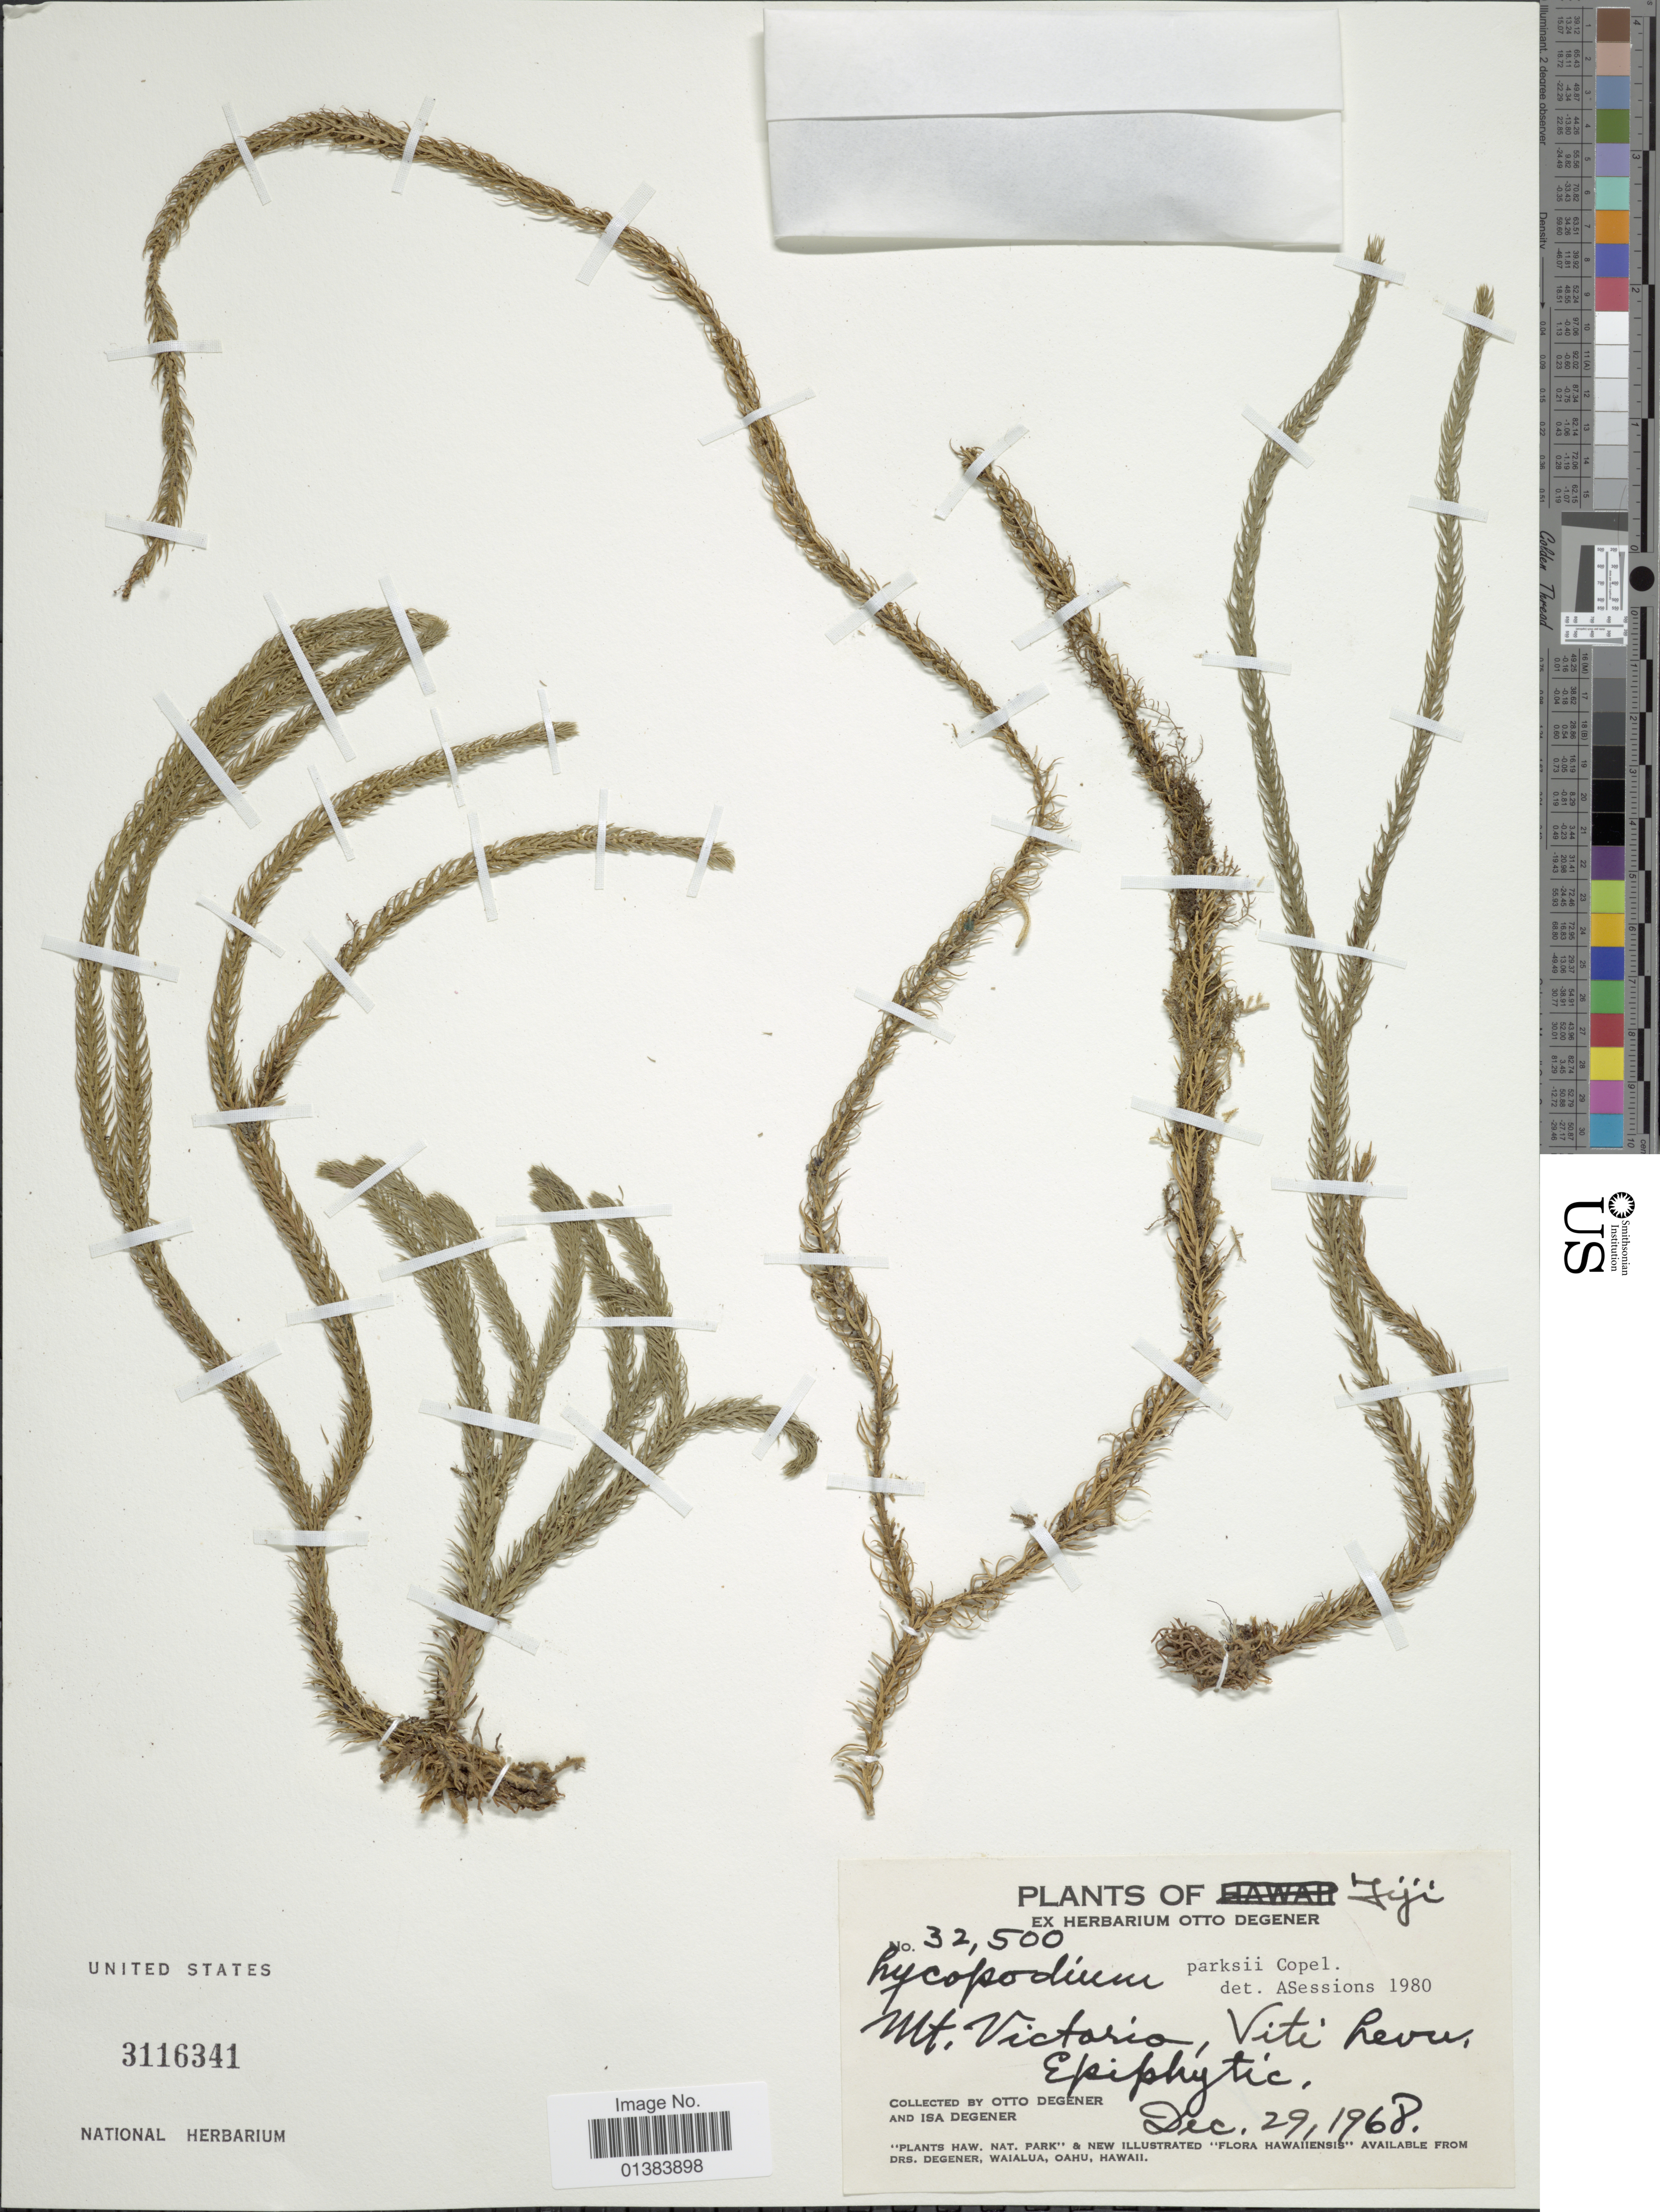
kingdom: Plantae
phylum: Tracheophyta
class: Lycopodiopsida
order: Lycopodiales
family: Lycopodiaceae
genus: Phlegmariurus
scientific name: Phlegmariurus parksii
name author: (Copel.) A. R. Field & Bostock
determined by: Field, A. R.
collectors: O. Degener & I. Degener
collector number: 32500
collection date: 1968-12-29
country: Fiji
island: Viti Levu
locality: Mt. Victoria, Viti Levu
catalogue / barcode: US 3116341